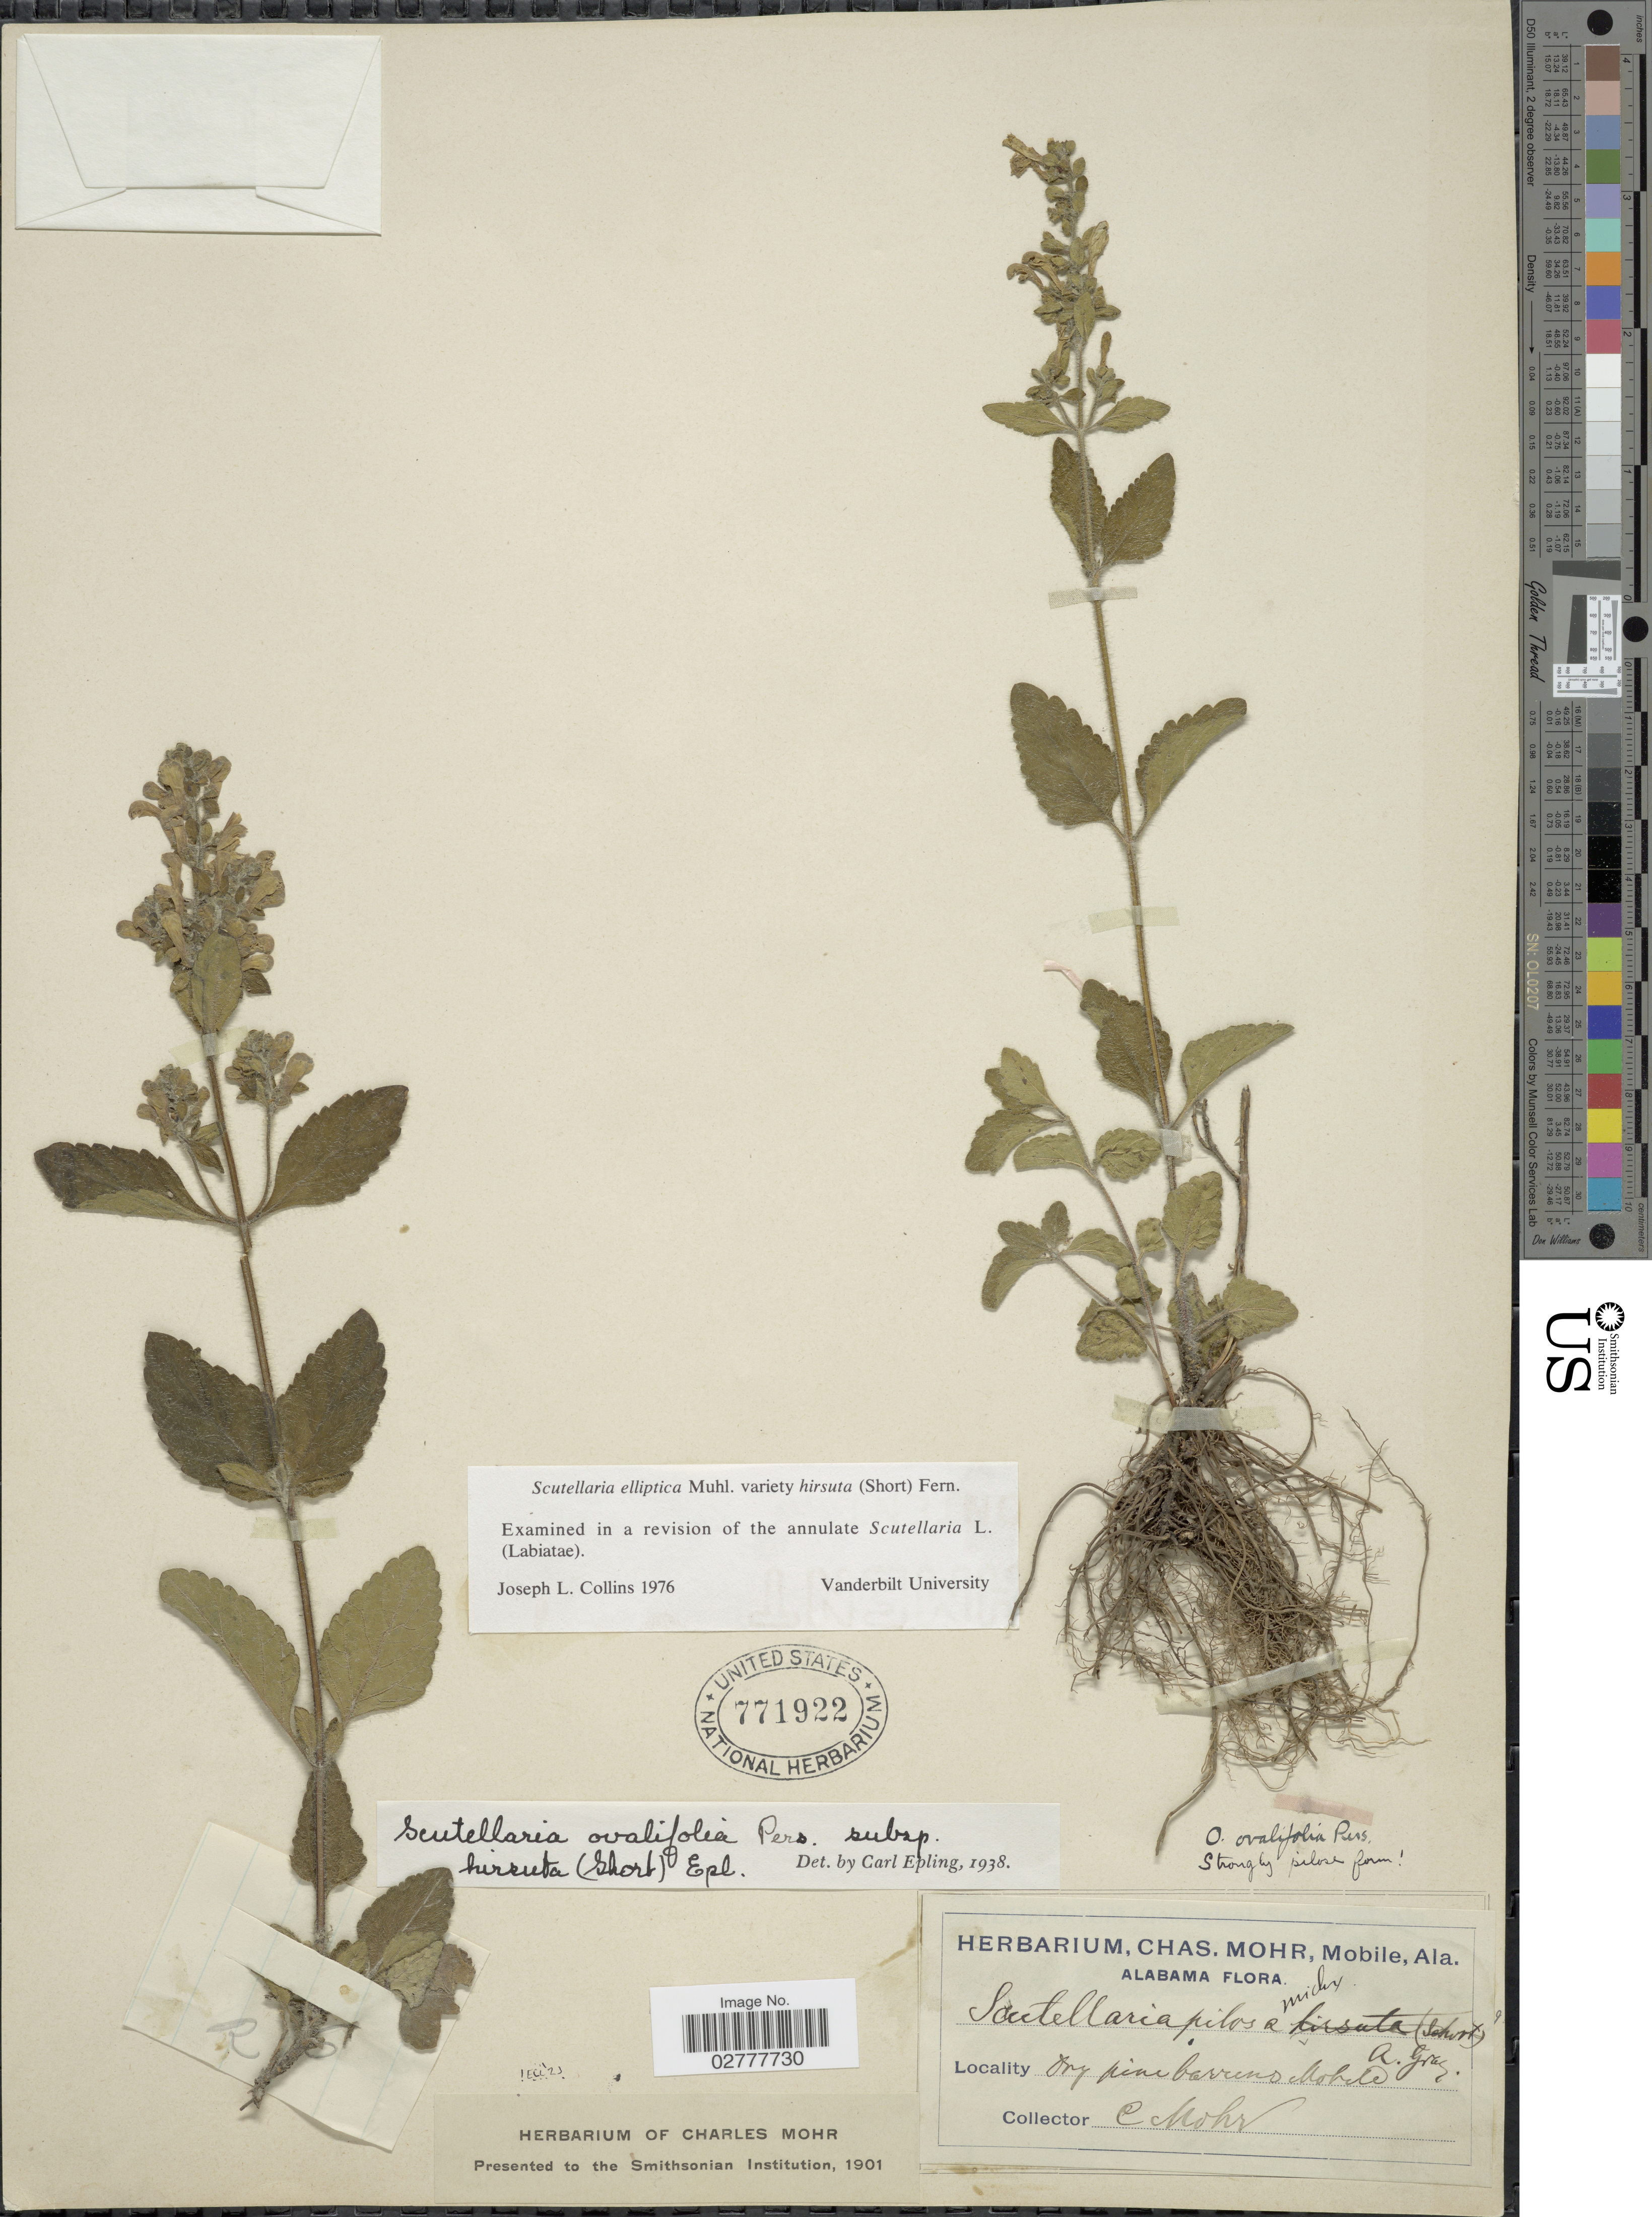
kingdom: Plantae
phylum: Tracheophyta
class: Magnoliopsida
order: Lamiales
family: Lamiaceae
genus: Scutellaria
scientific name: Scutellaria elliptica var. hirsuta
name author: (A. Gray) Fernald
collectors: Mohr, C. T. (herbarium)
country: United States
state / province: Alabama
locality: Dry pine barrens Mobile.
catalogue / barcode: US 771922